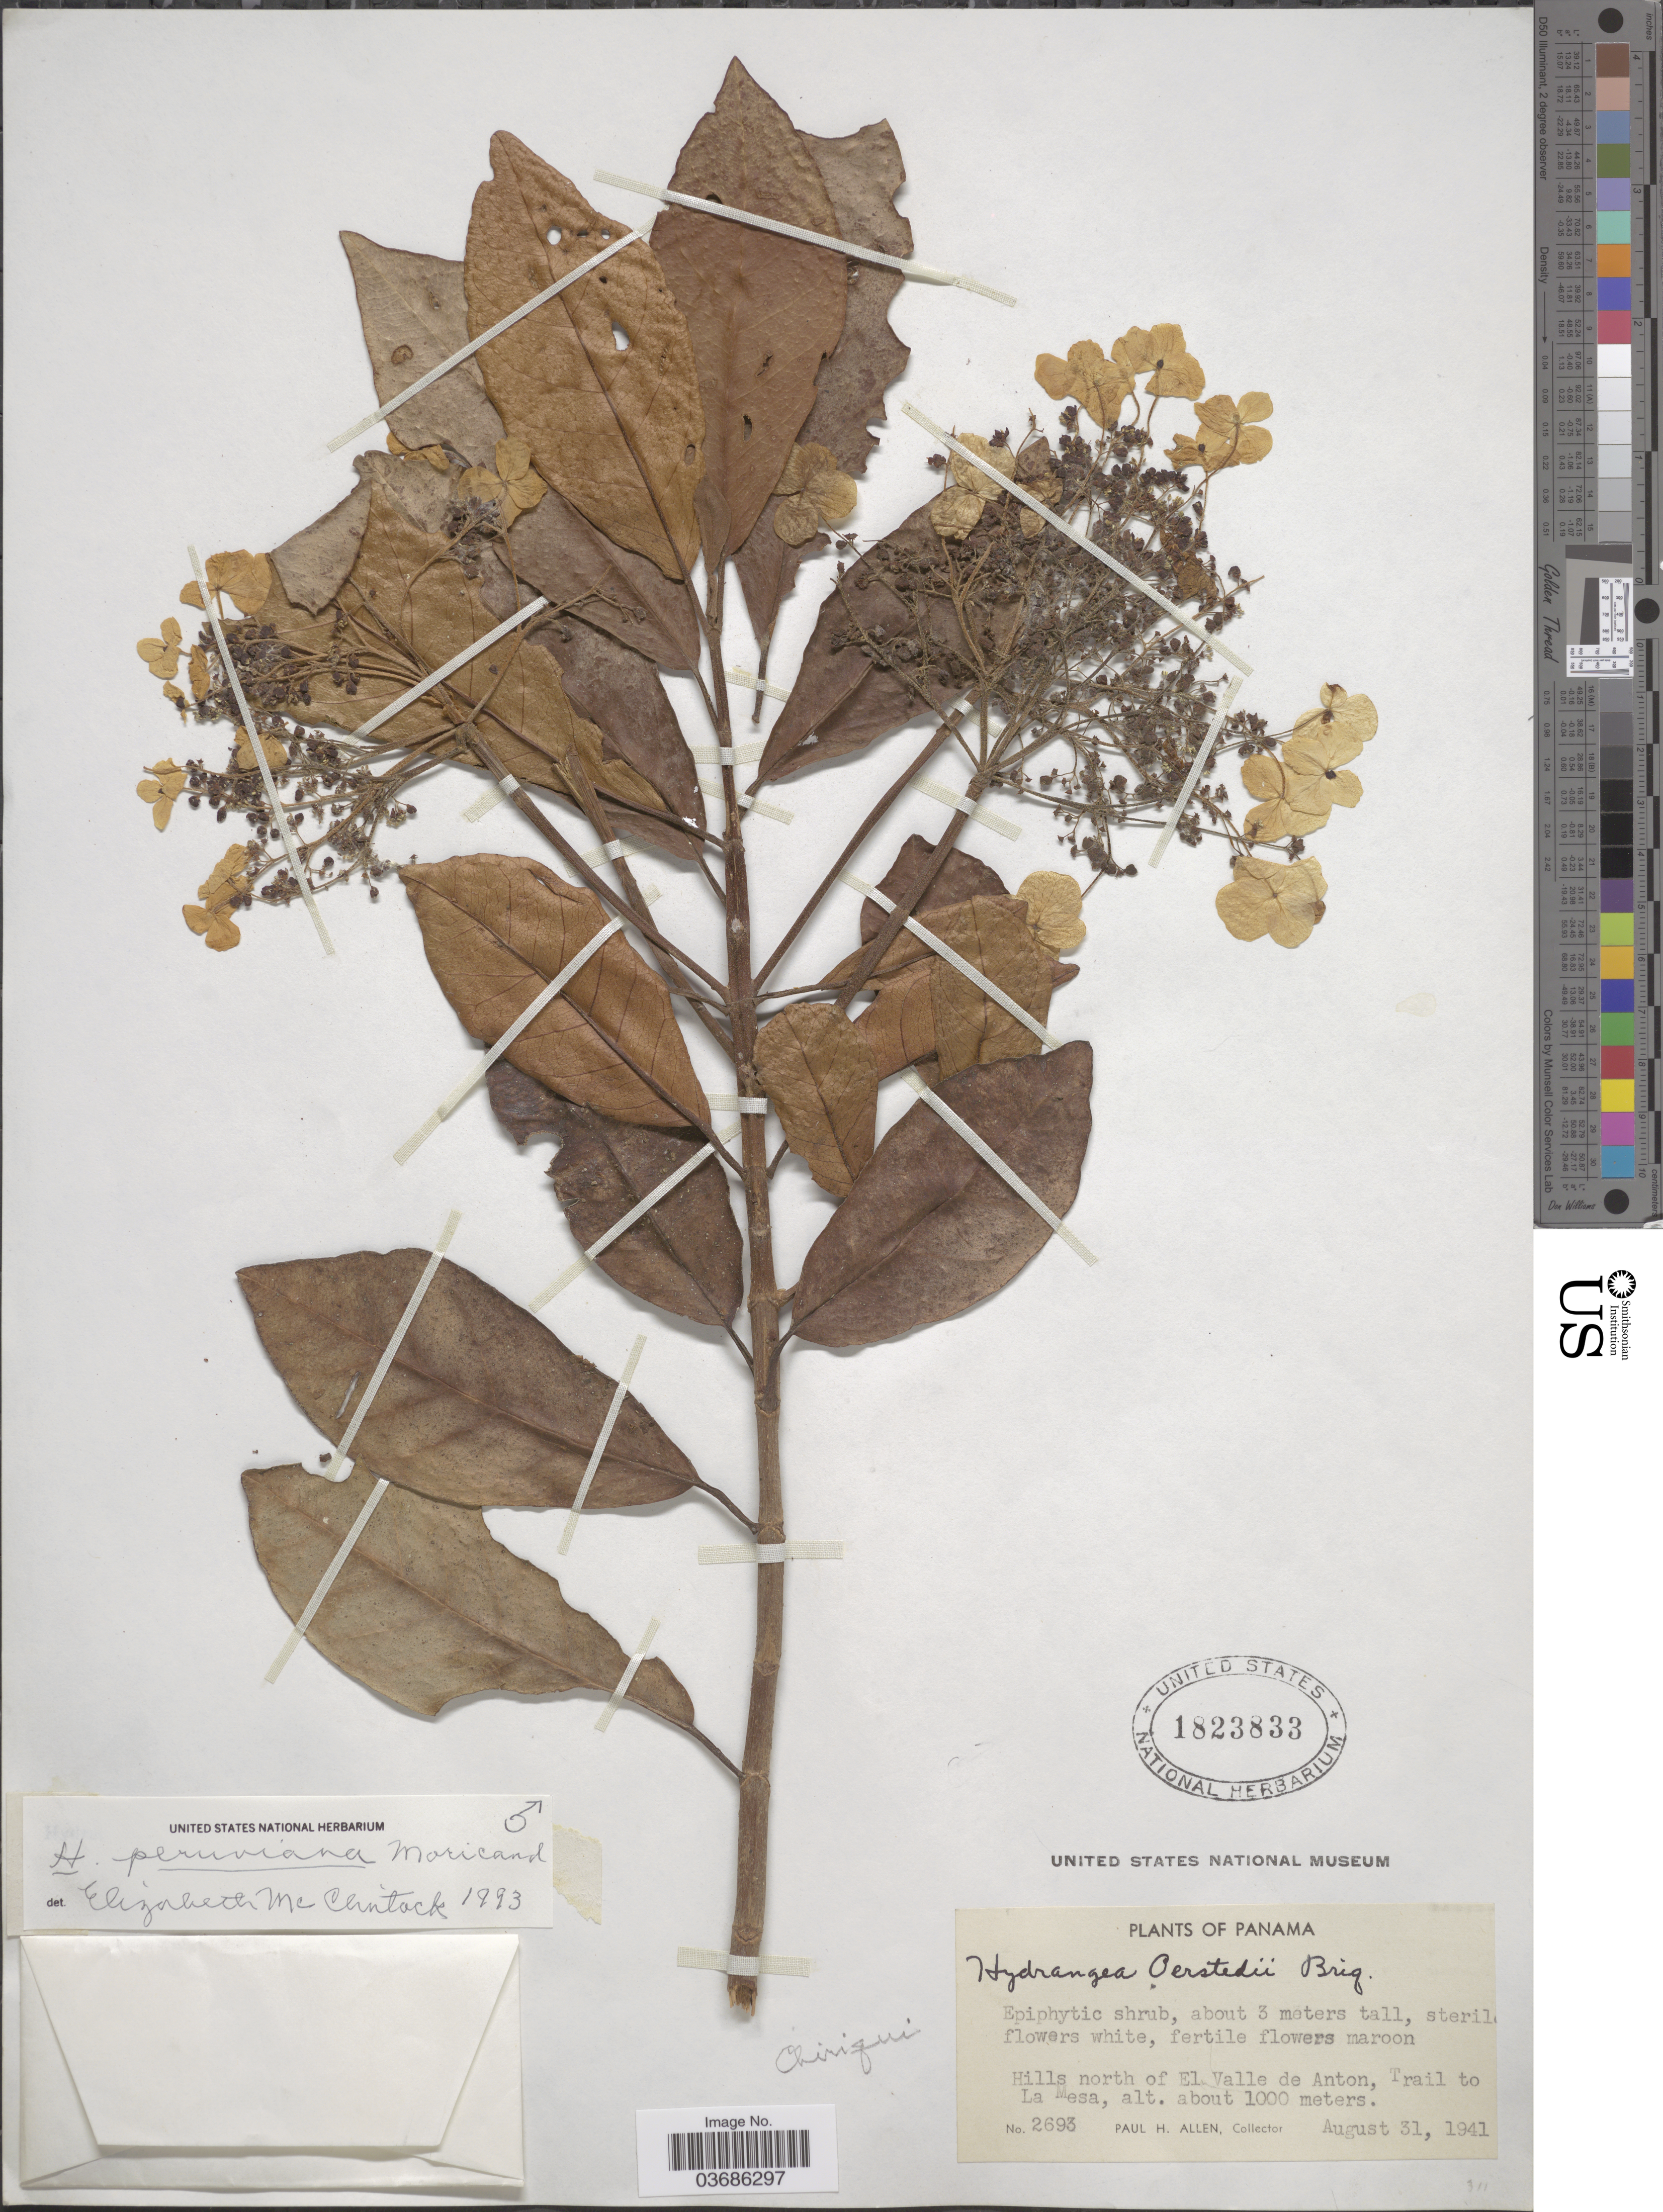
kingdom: Plantae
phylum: Tracheophyta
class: Magnoliopsida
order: Cornales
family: Hydrangeaceae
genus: Hydrangea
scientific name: Hydrangea peruviana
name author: Moric.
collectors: P. H. Allen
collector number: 2693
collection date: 1941-08-31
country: Panama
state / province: Chiriqui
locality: Hills north of El Valle de Anton, Trail to La Mesa.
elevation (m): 1000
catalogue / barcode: US 1823833